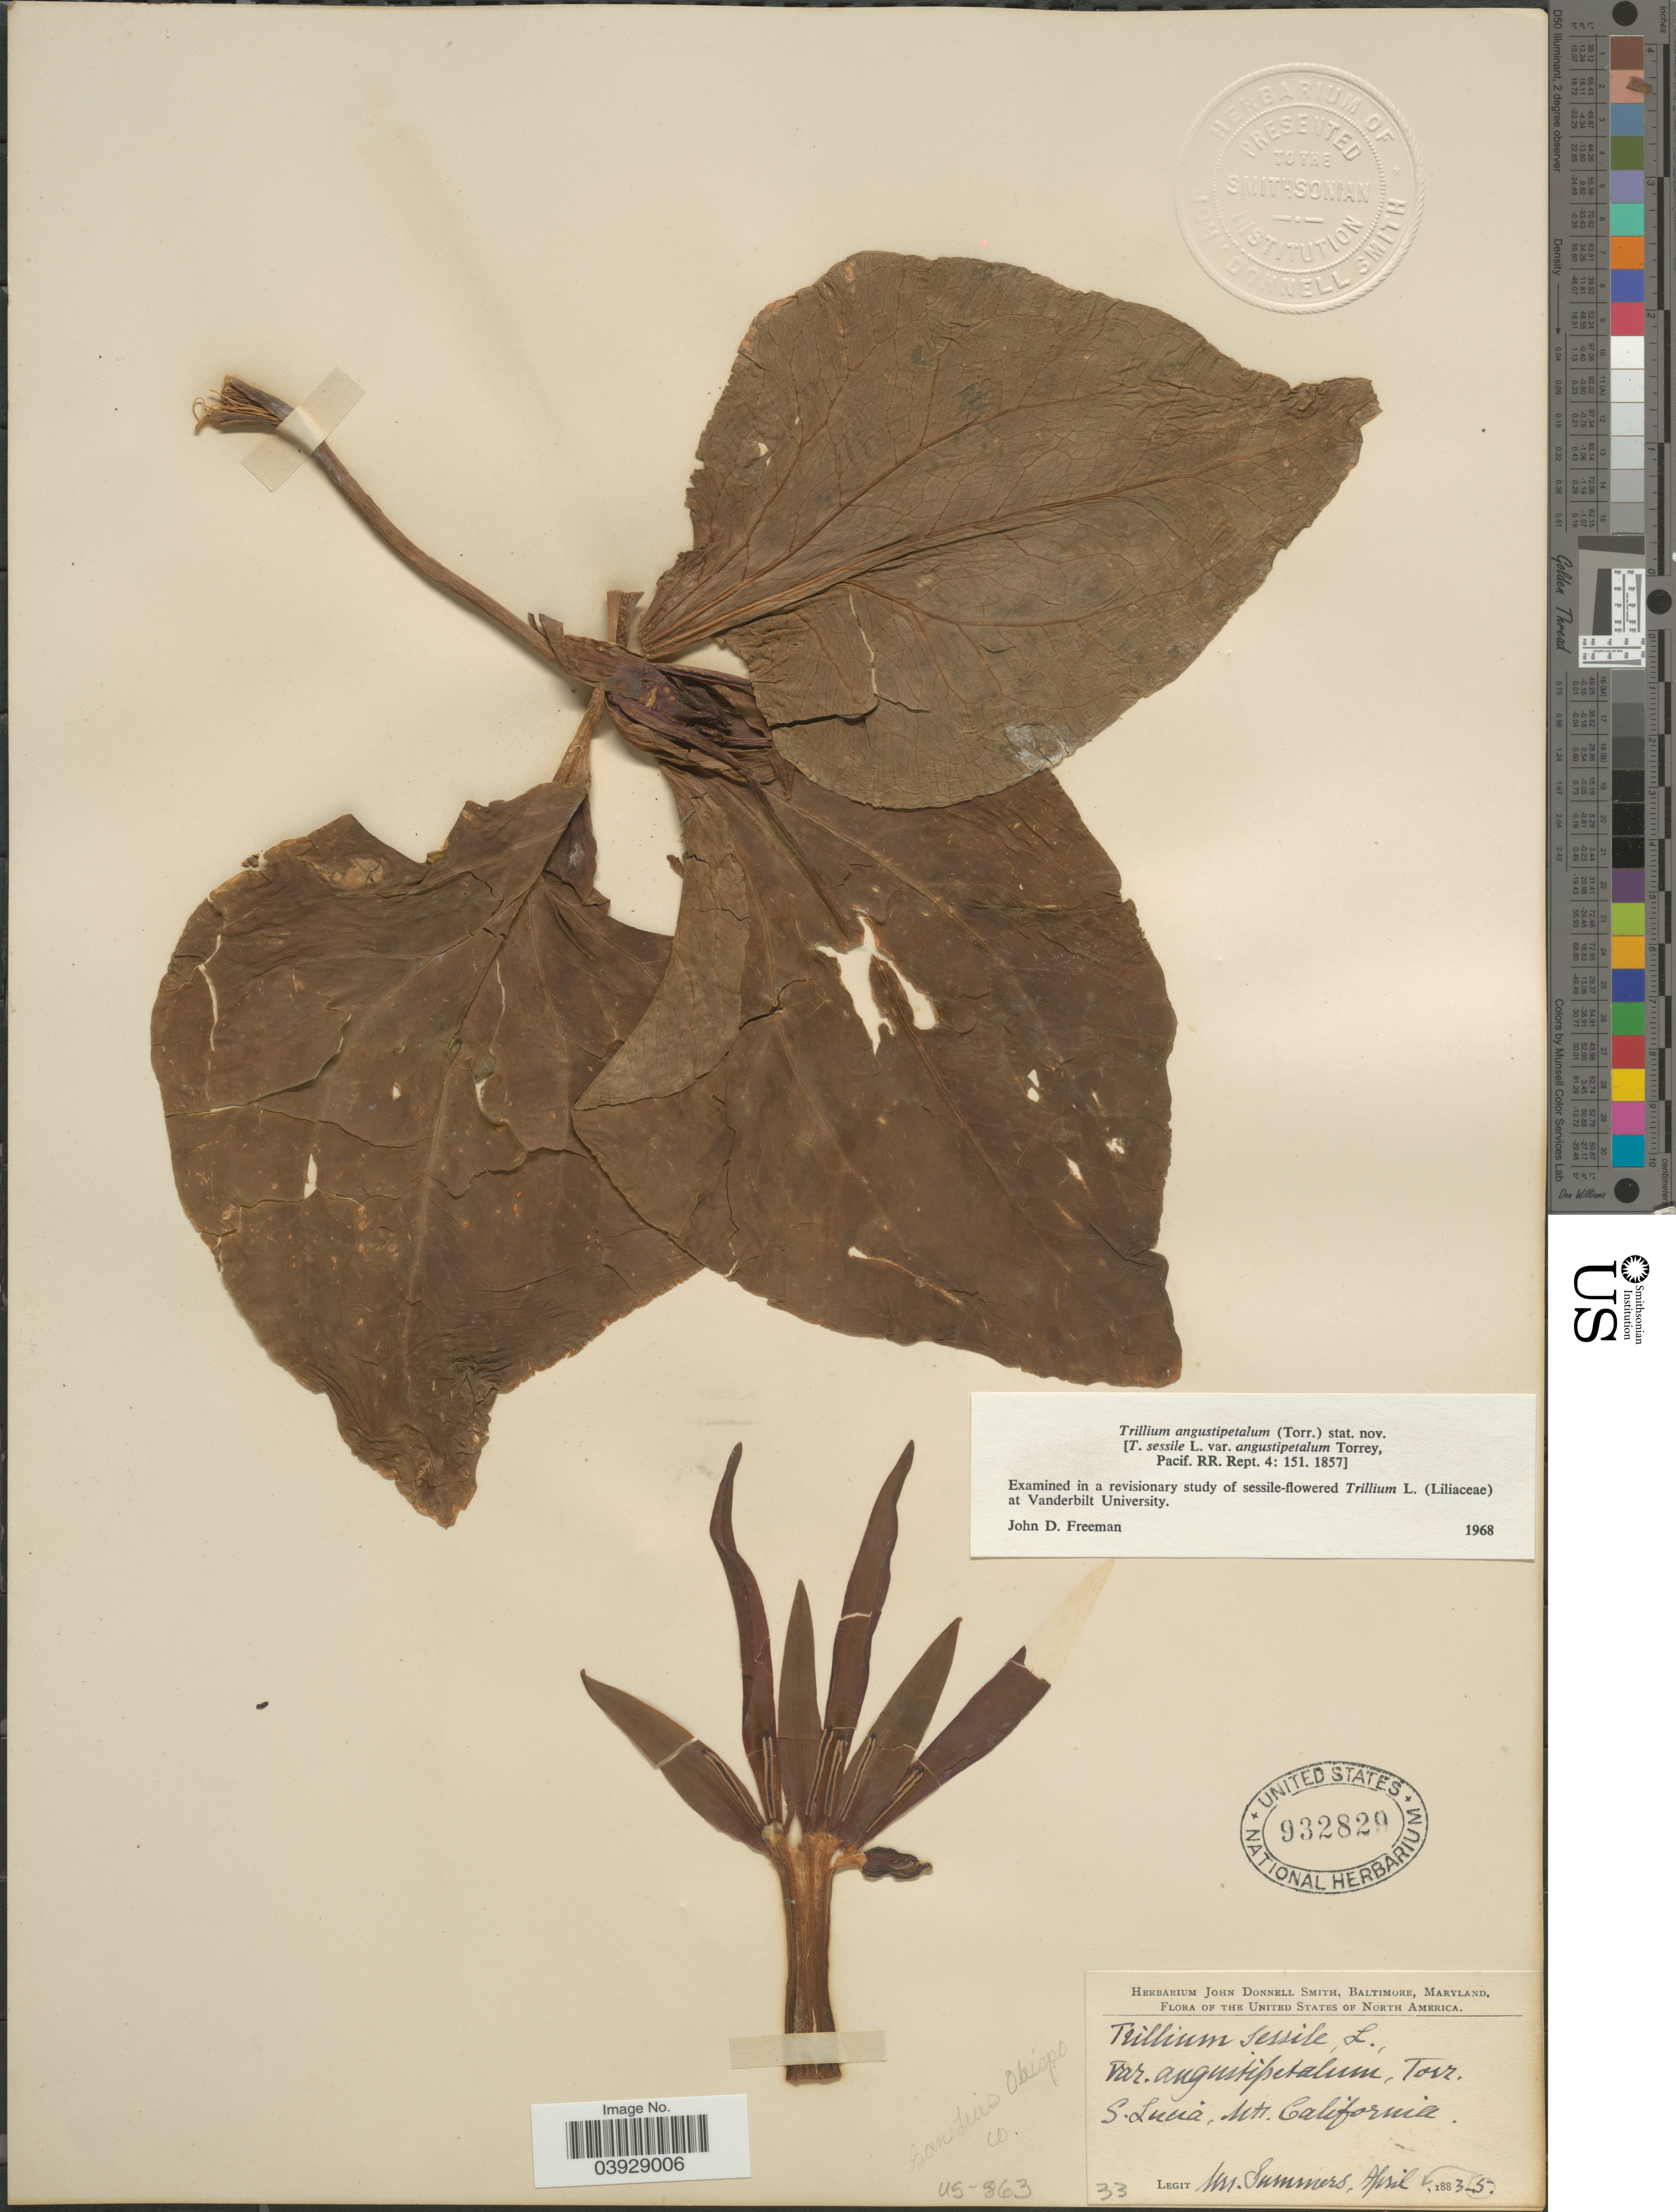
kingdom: Plantae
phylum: Tracheophyta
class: Liliopsida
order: Liliales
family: Melanthiaceae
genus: Trillium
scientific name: Trillium angustipetalum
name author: (Torr.) J. D. Freeman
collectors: Summers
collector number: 33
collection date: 1883-04-05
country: United States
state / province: California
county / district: San Luis Obispo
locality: S. Lucia. Mts. San Luis Obispo Co.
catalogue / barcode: US 932829